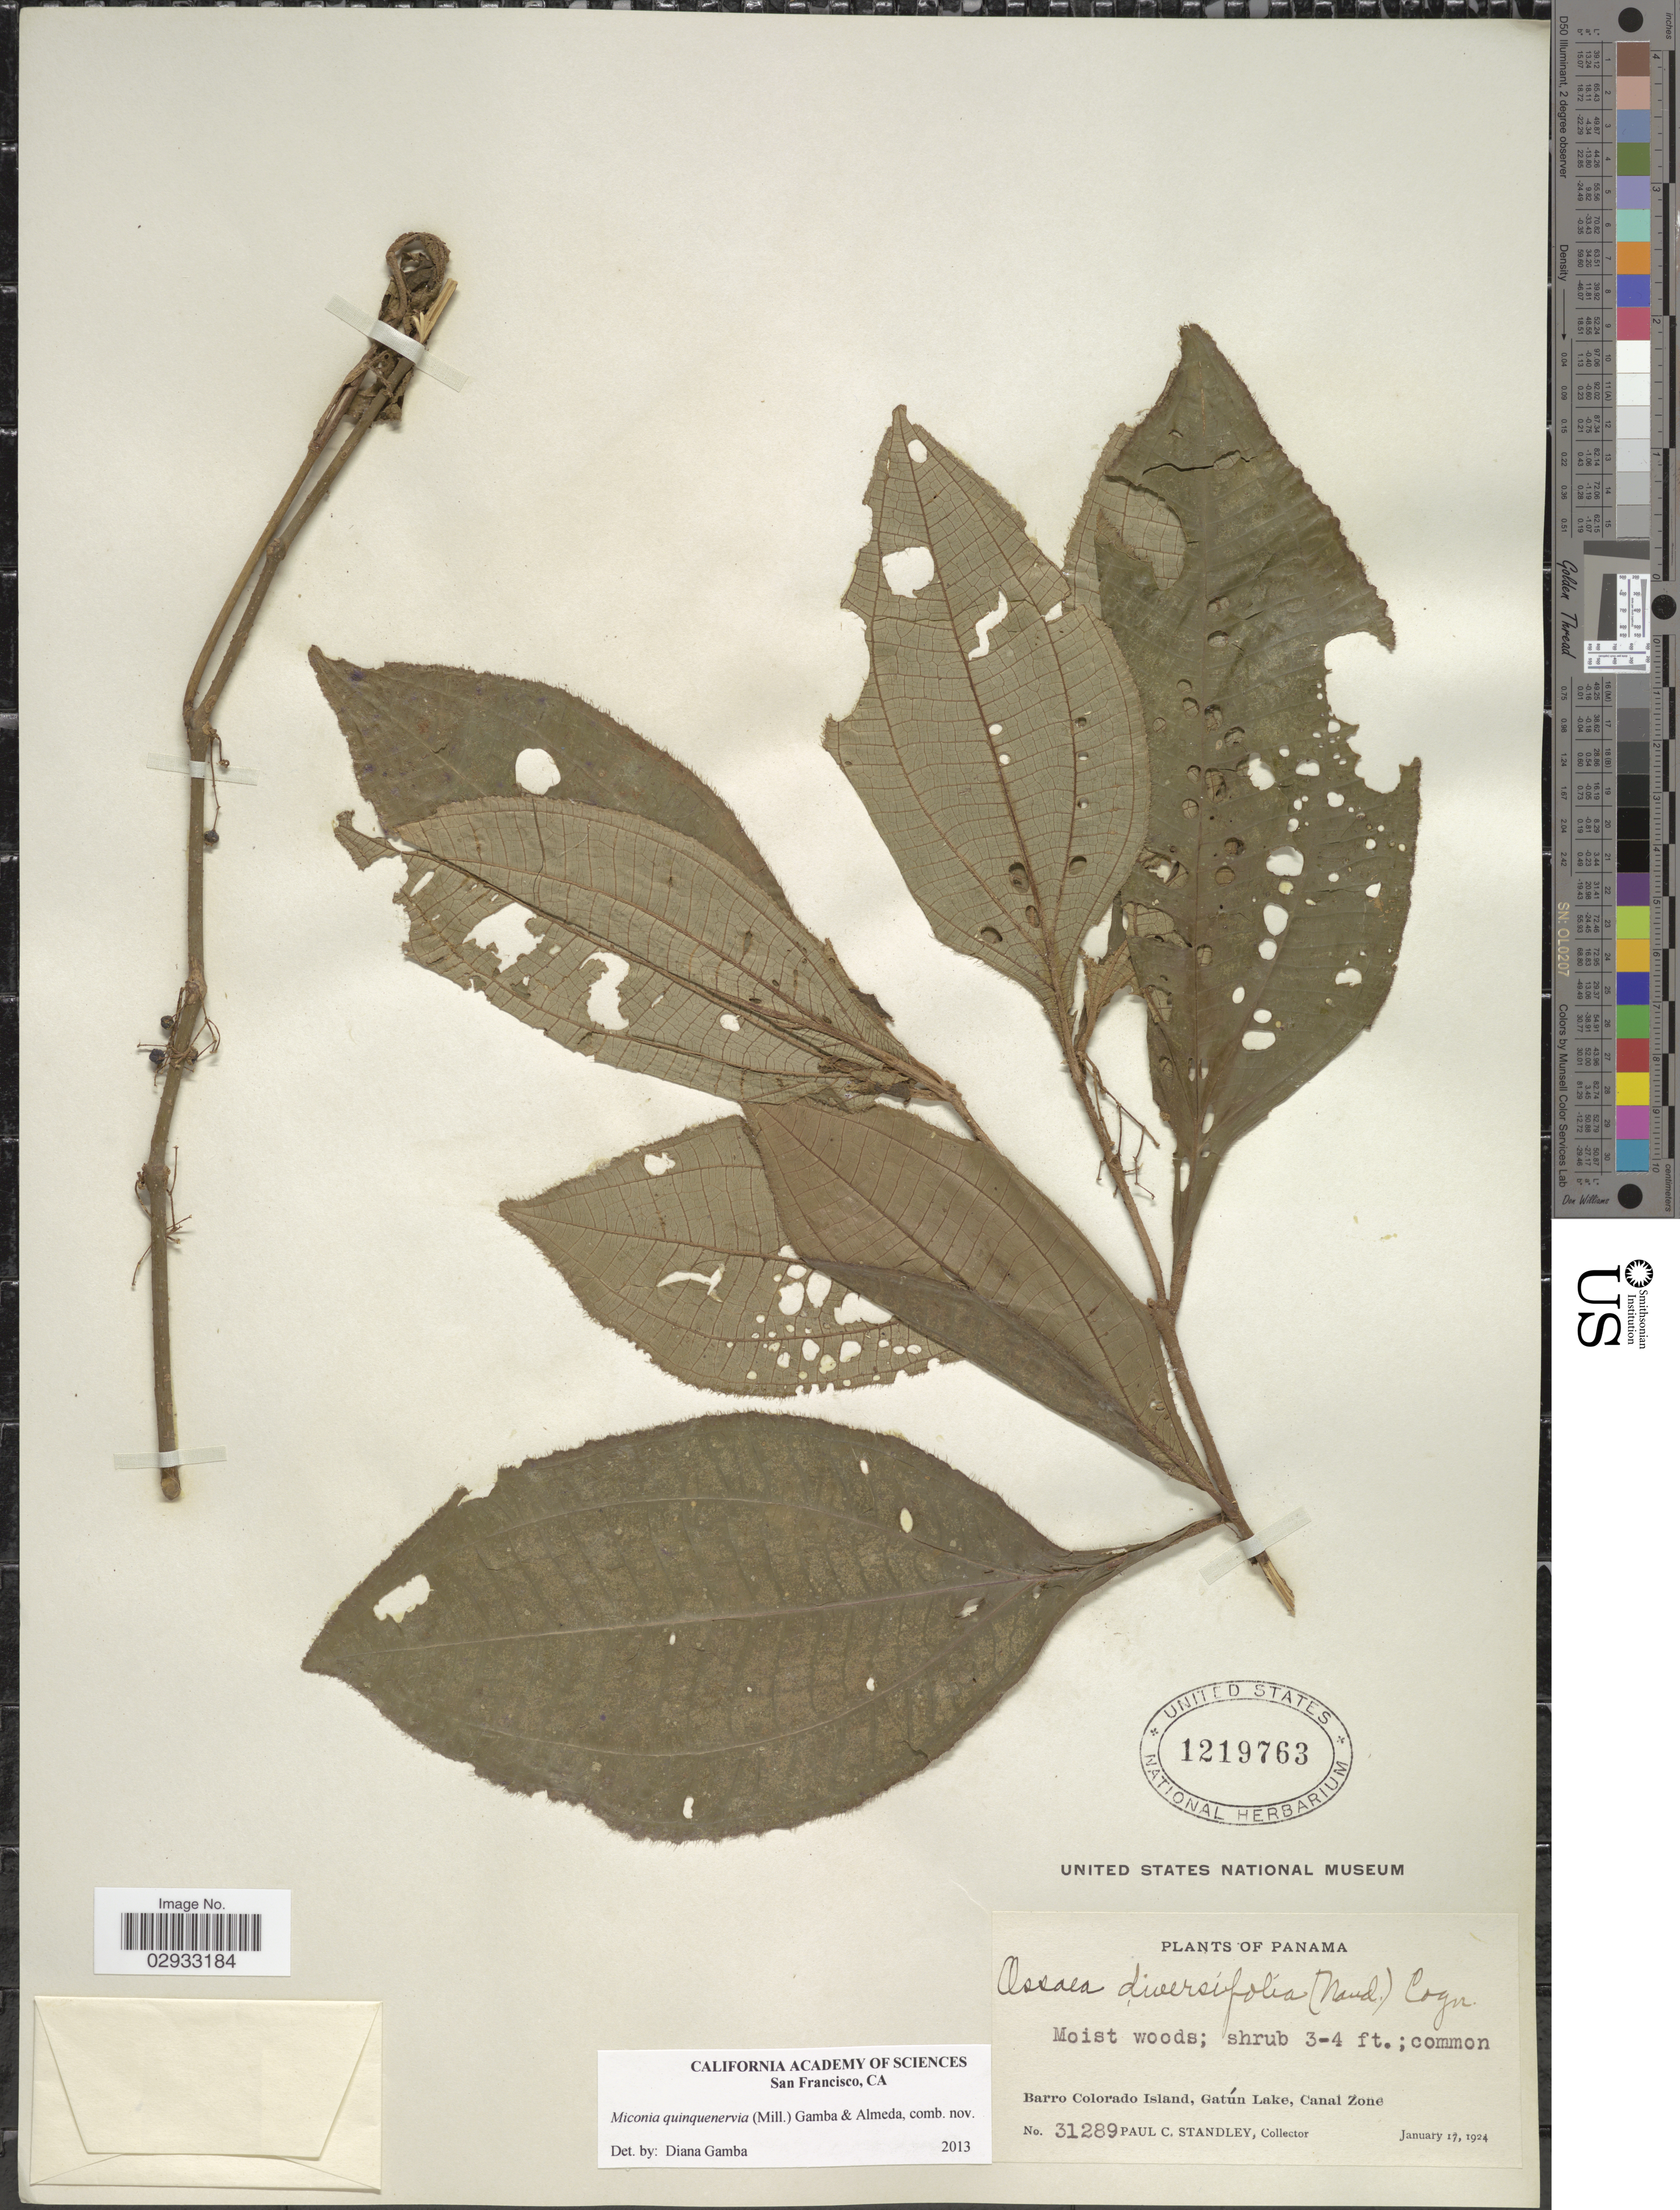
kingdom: Plantae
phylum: Tracheophyta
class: Magnoliopsida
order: Myrtales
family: Melastomataceae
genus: Miconia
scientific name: Miconia quinquenervia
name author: (Mill.) Gamba & Almeda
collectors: P. C. Standley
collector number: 31289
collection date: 1924-01-17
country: Panama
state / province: Panamá Oeste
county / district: Canal Zone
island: Barro Colorado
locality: Barro Colorado Island, Gatún Lake, Canal Zone.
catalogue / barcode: US 1219763